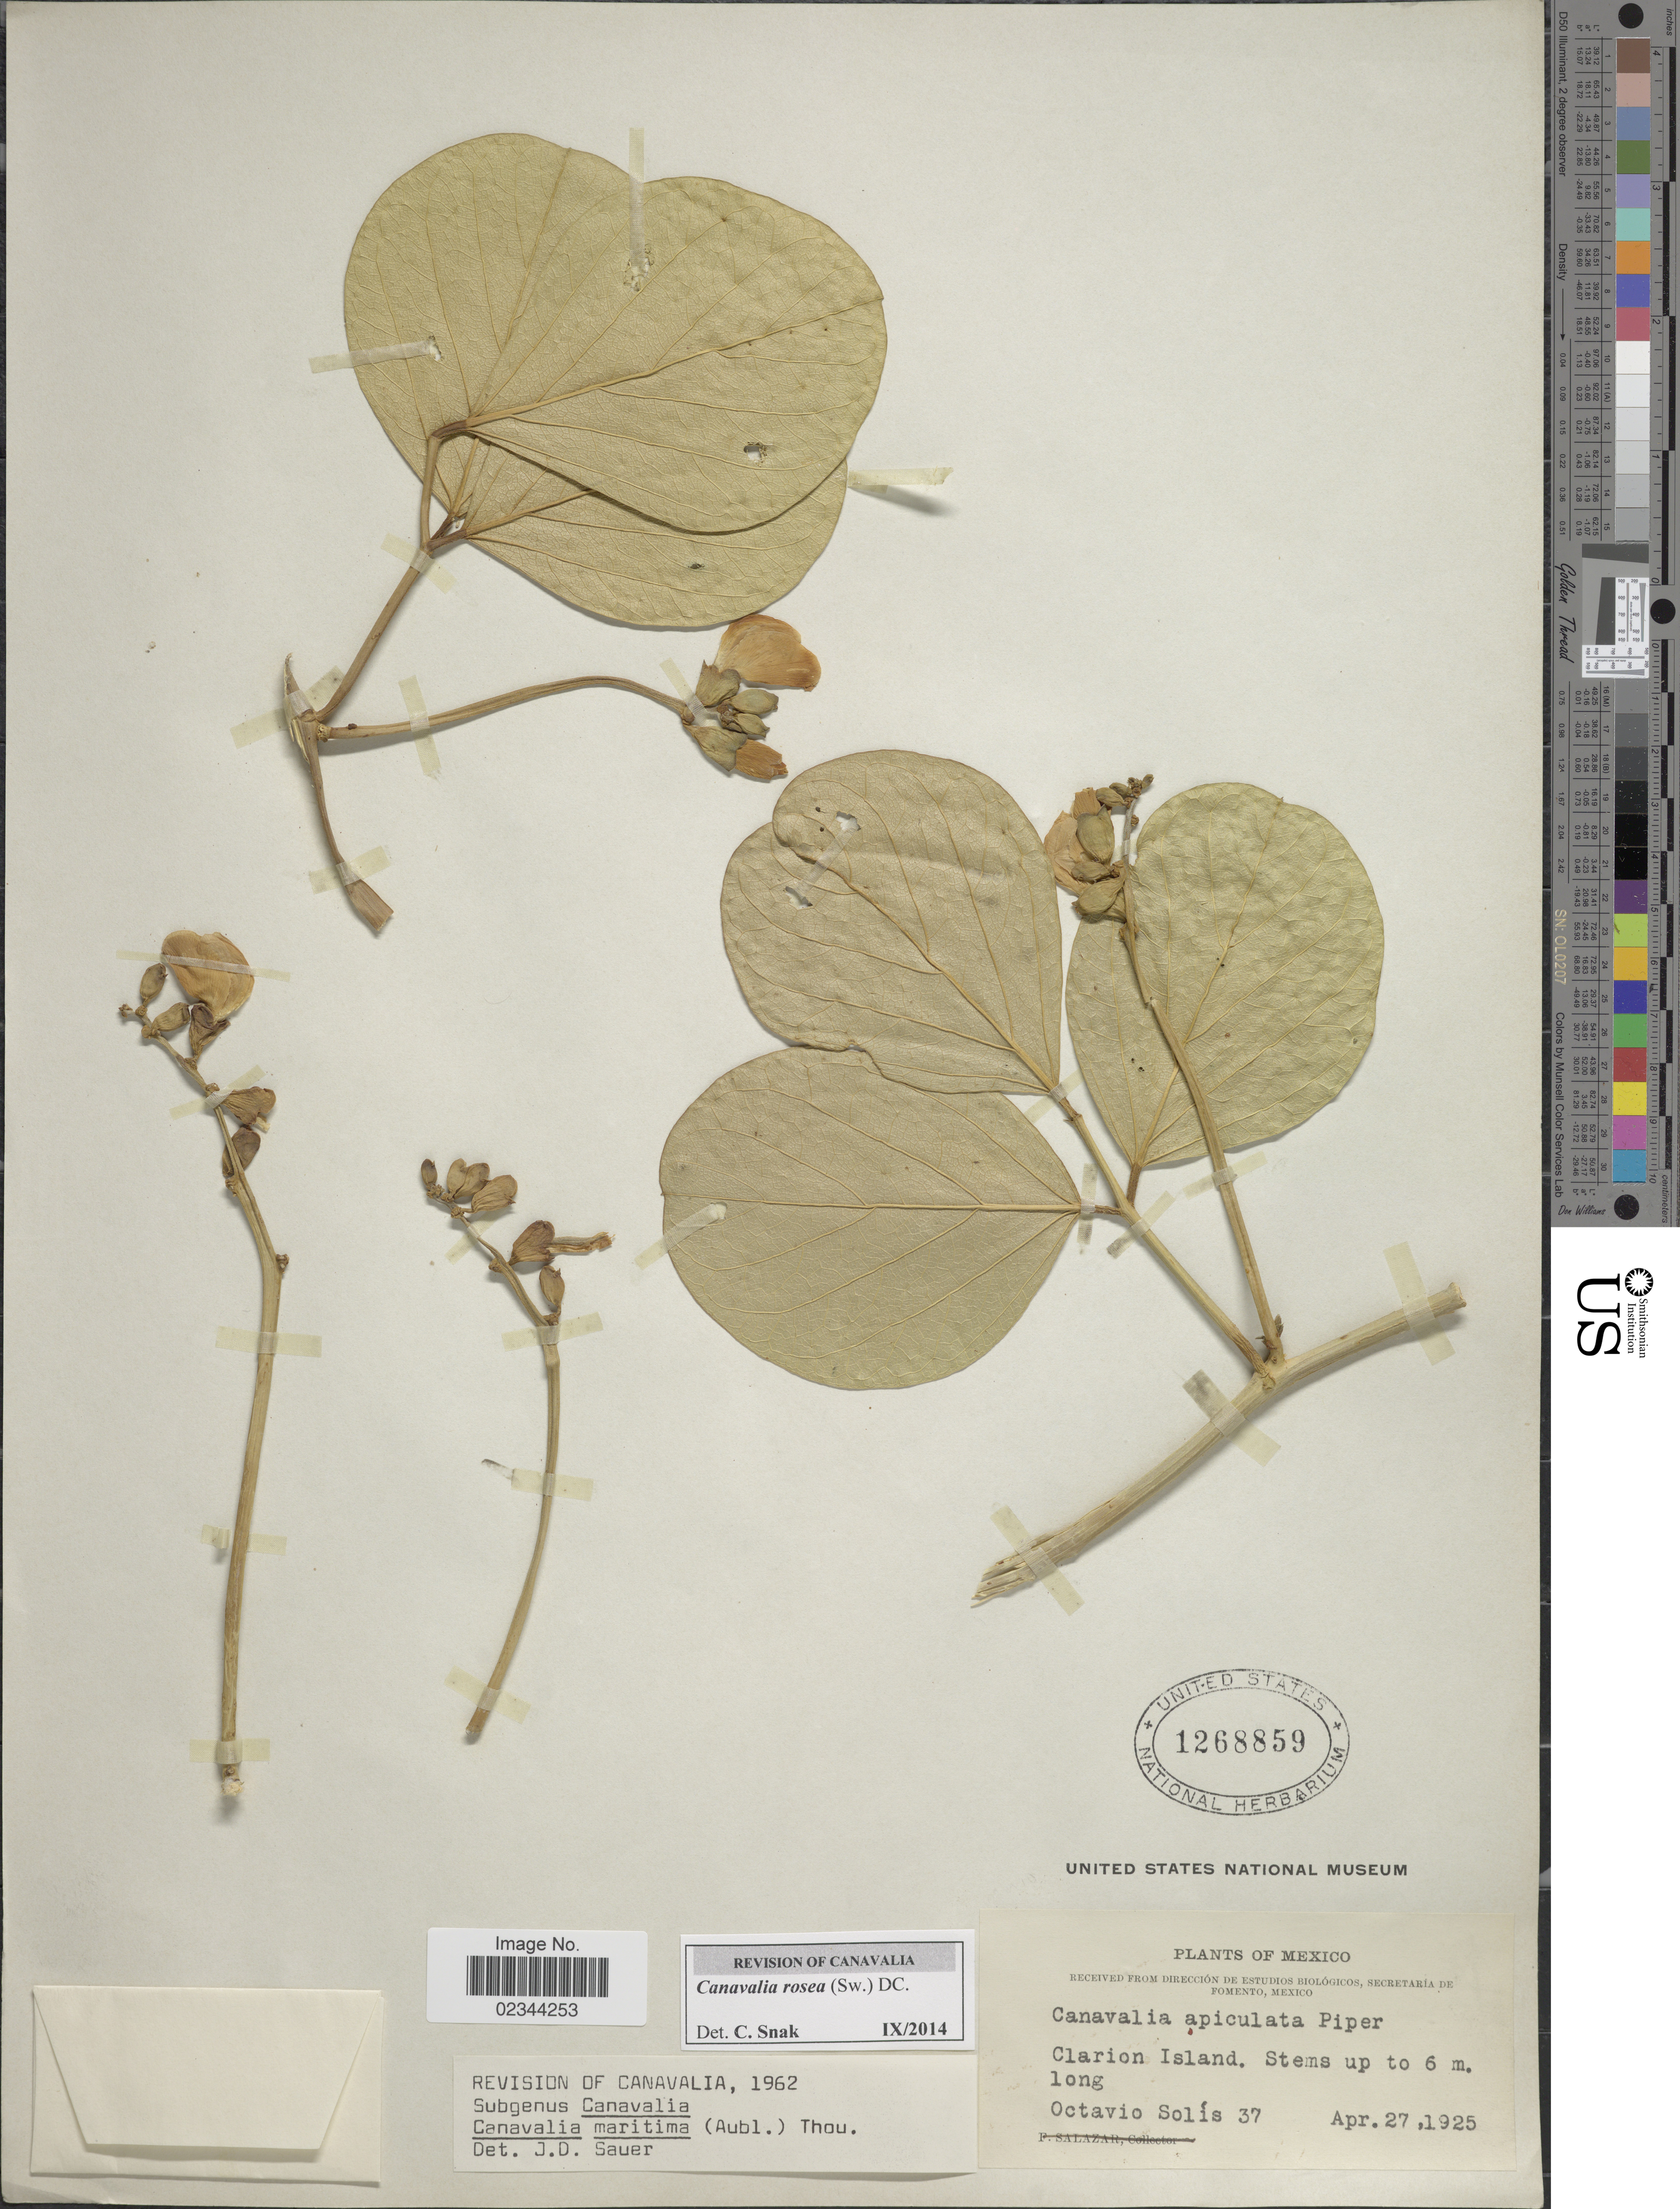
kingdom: Plantae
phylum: Tracheophyta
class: Magnoliopsida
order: Fabales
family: Fabaceae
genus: Canavalia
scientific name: Canavalia rosea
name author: (Sw.) DC.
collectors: O. Solis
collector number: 37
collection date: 1925-04-27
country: Mexico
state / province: Colima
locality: Clarion Island.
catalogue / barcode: US 1268859